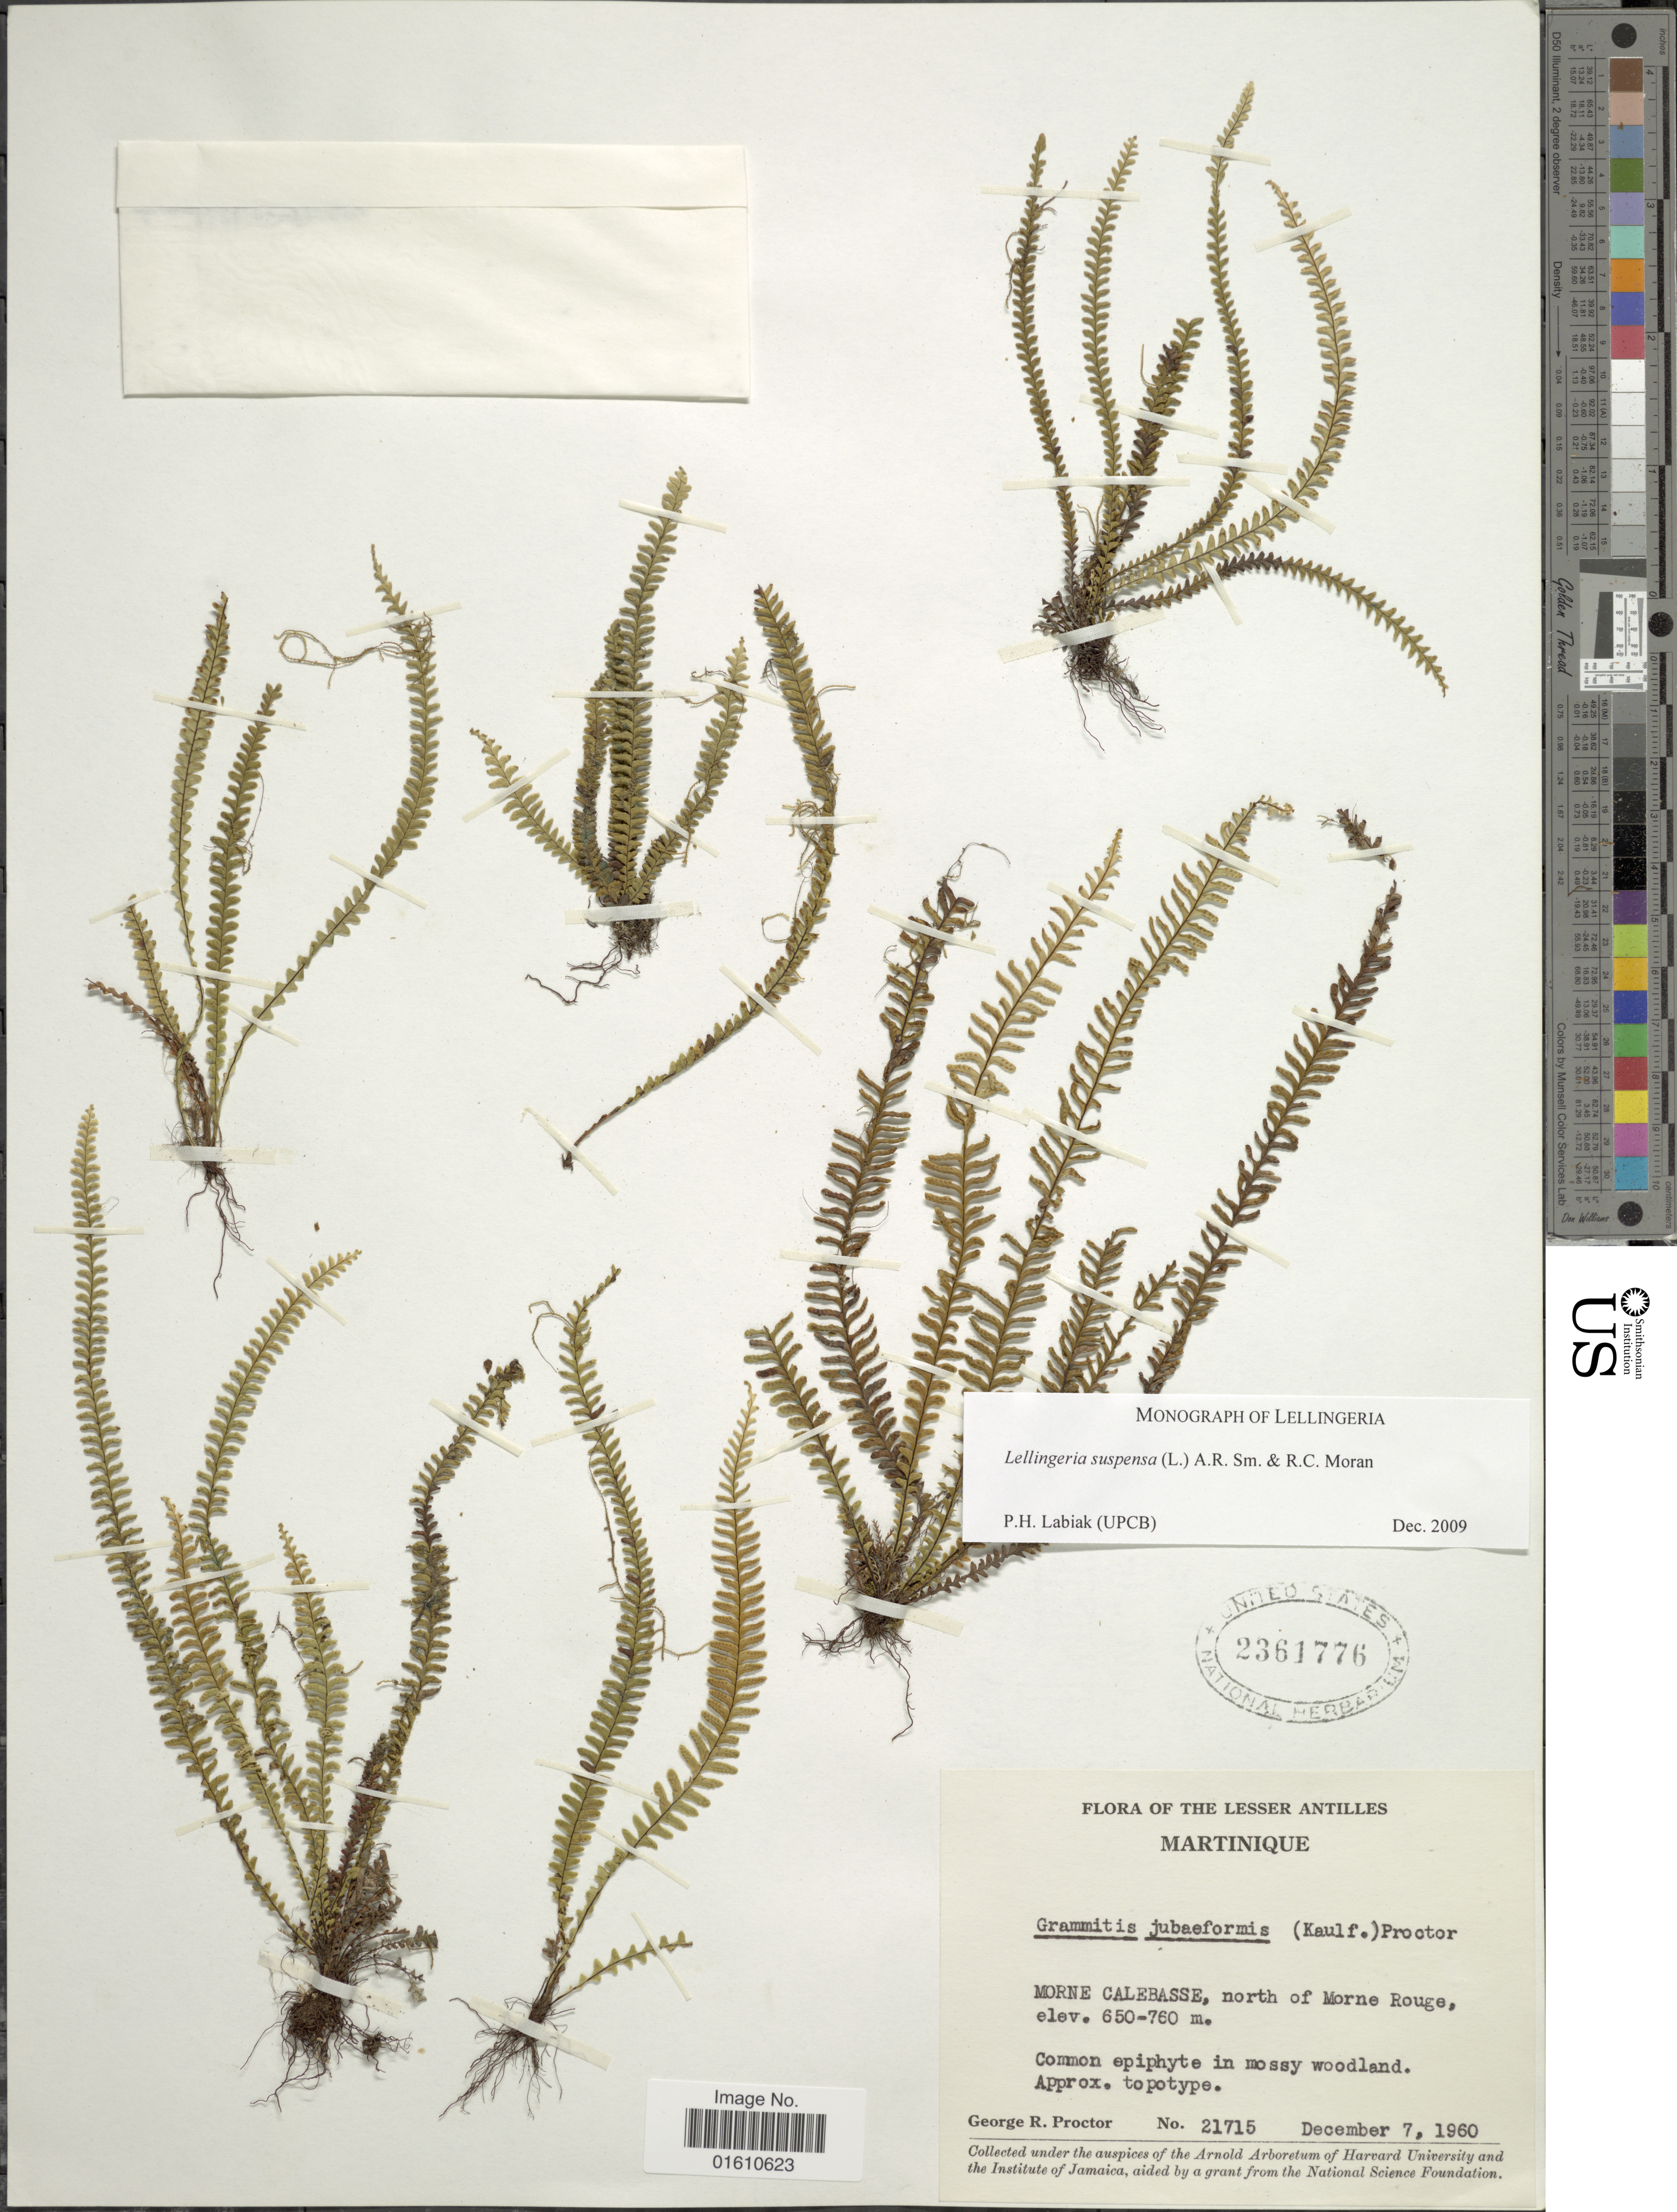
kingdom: Plantae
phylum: Tracheophyta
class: Polypodiopsida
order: Polypodiales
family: Polypodiaceae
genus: Lellingeria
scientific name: Lellingeria suspensa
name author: (L.) A.R. Sm. & R.C. Moran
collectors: G. R. Proctor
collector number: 21715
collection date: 1960-12-07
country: Martinique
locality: Morne Calebasse, north of Morne Rouge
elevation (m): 650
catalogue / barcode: US 2361776